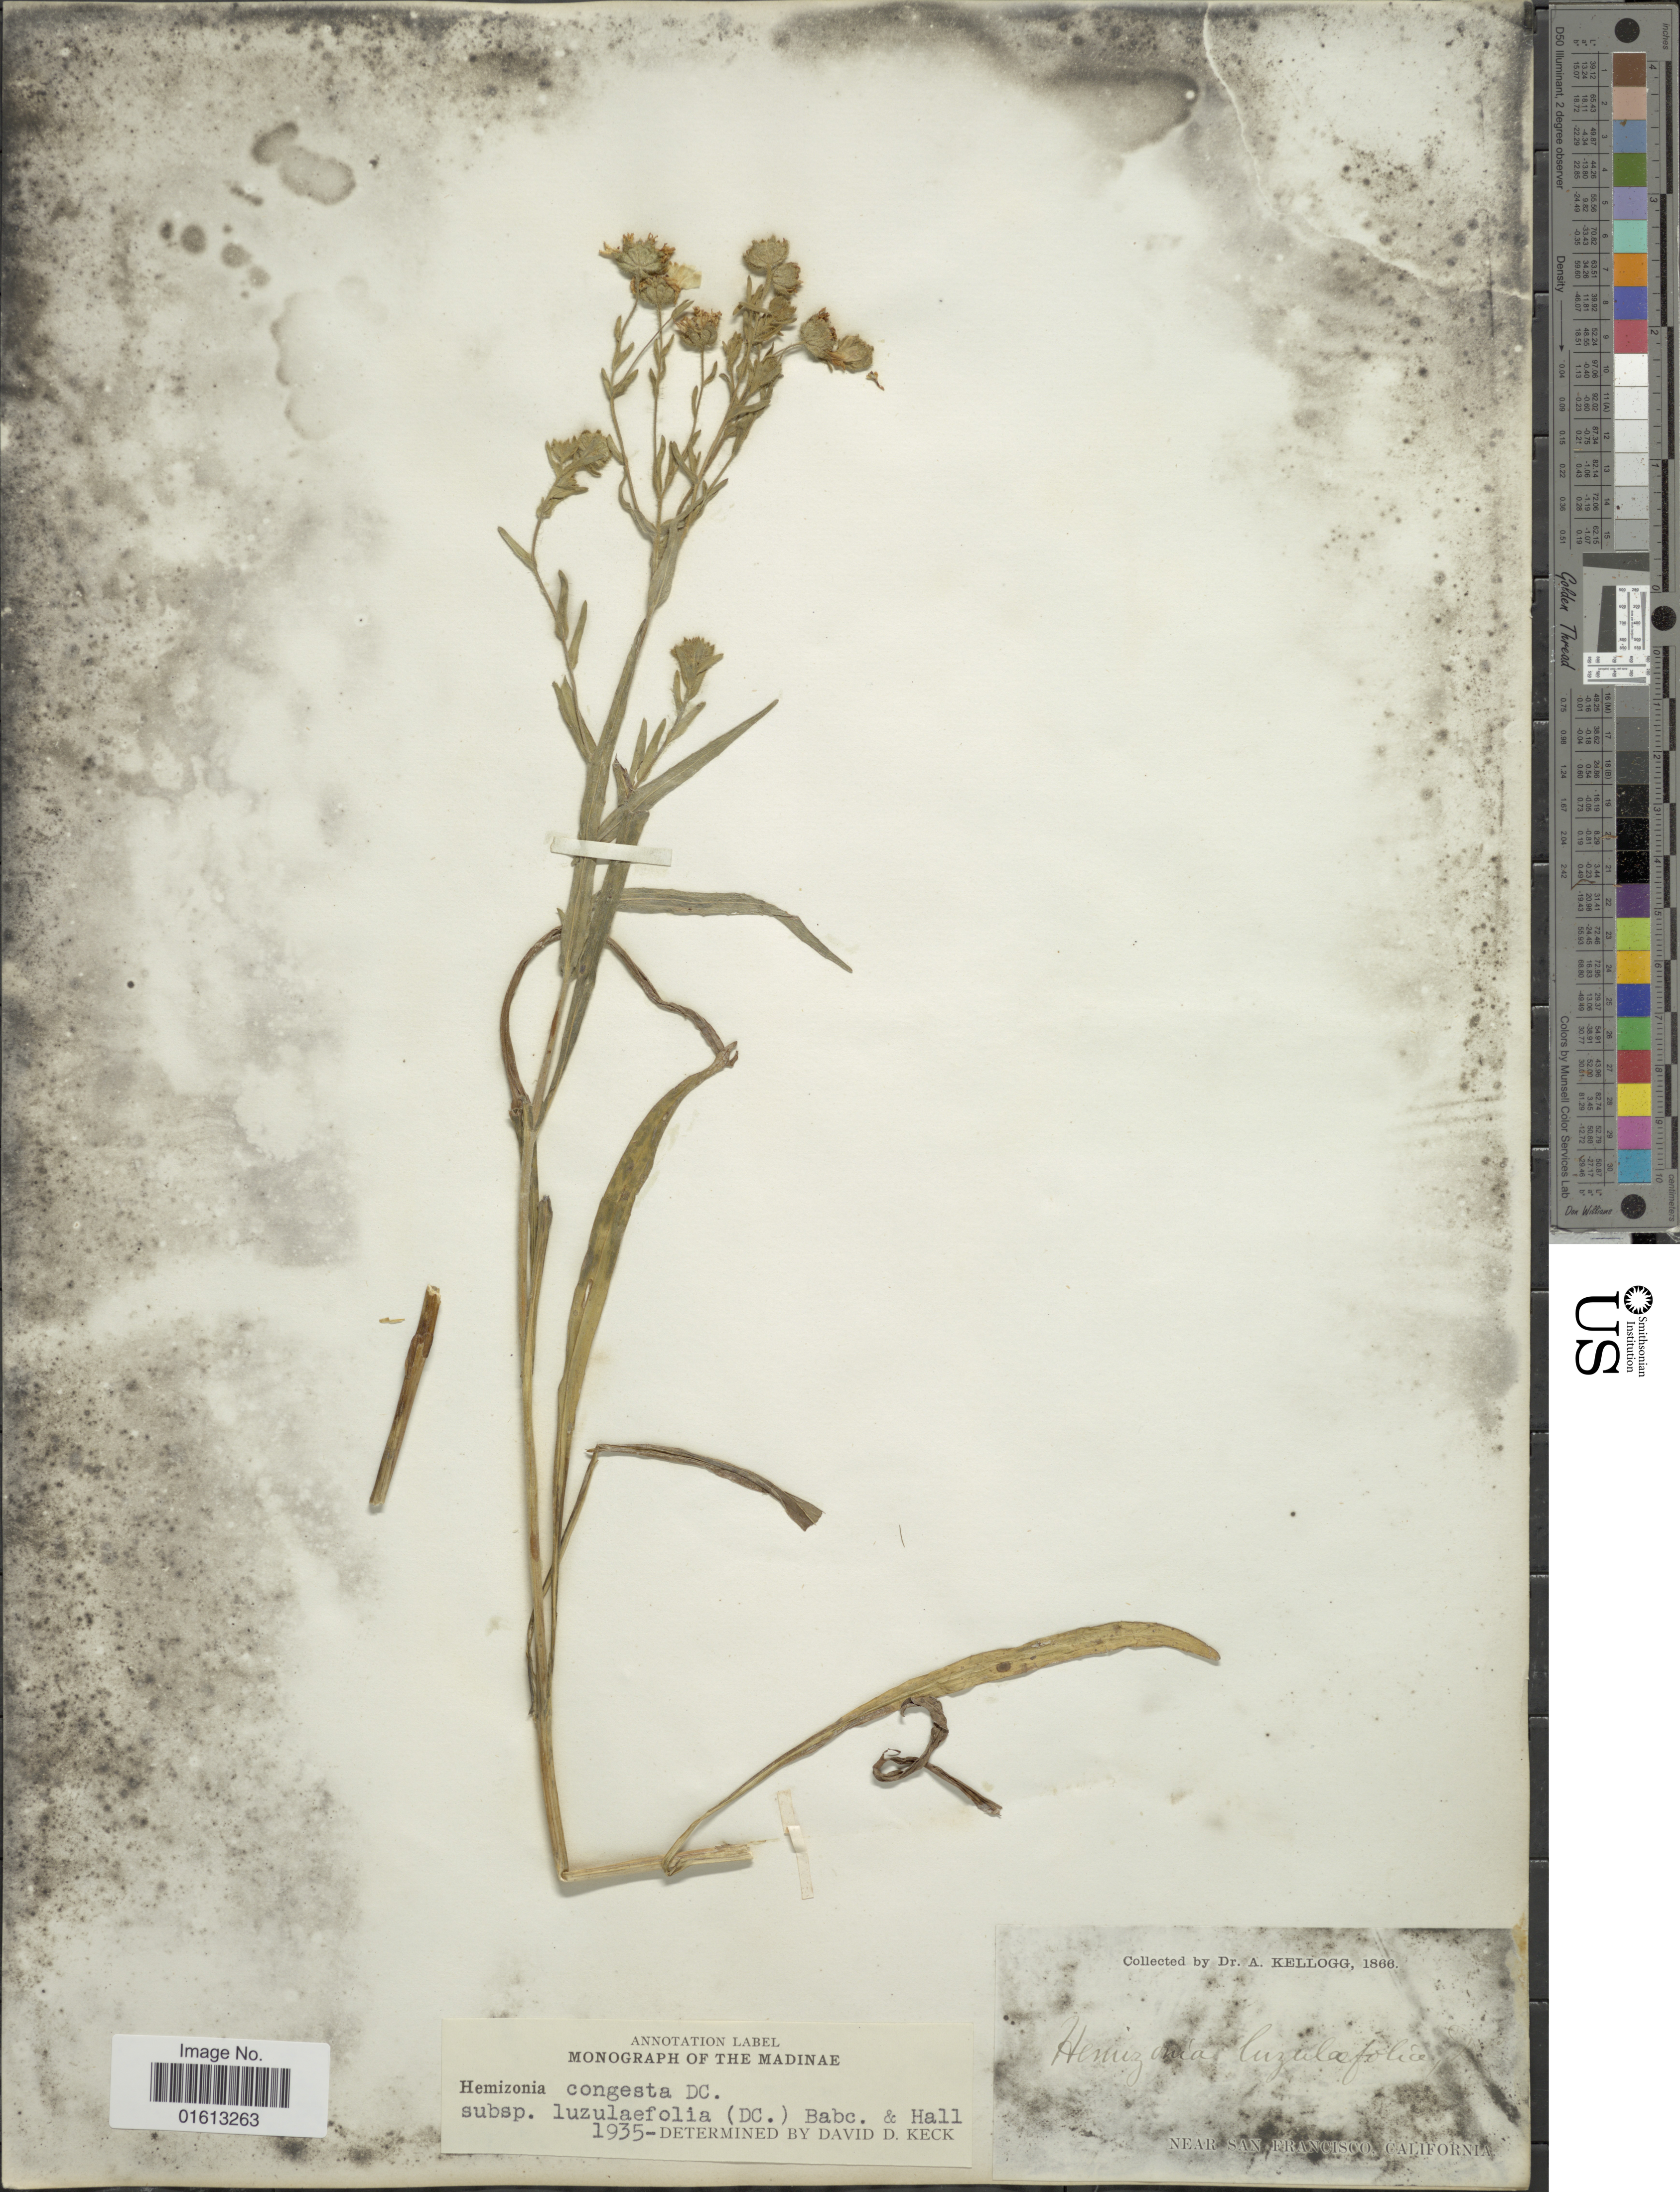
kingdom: Plantae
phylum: Tracheophyta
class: Magnoliopsida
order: Asterales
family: Asteraceae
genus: Hemizonia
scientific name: Hemizonia congesta subsp. luzulaefolia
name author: (DC.) Babc. & H.M. Hall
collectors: A. Kellog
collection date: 1866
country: United States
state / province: California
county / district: San Francisco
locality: Near San Francisco